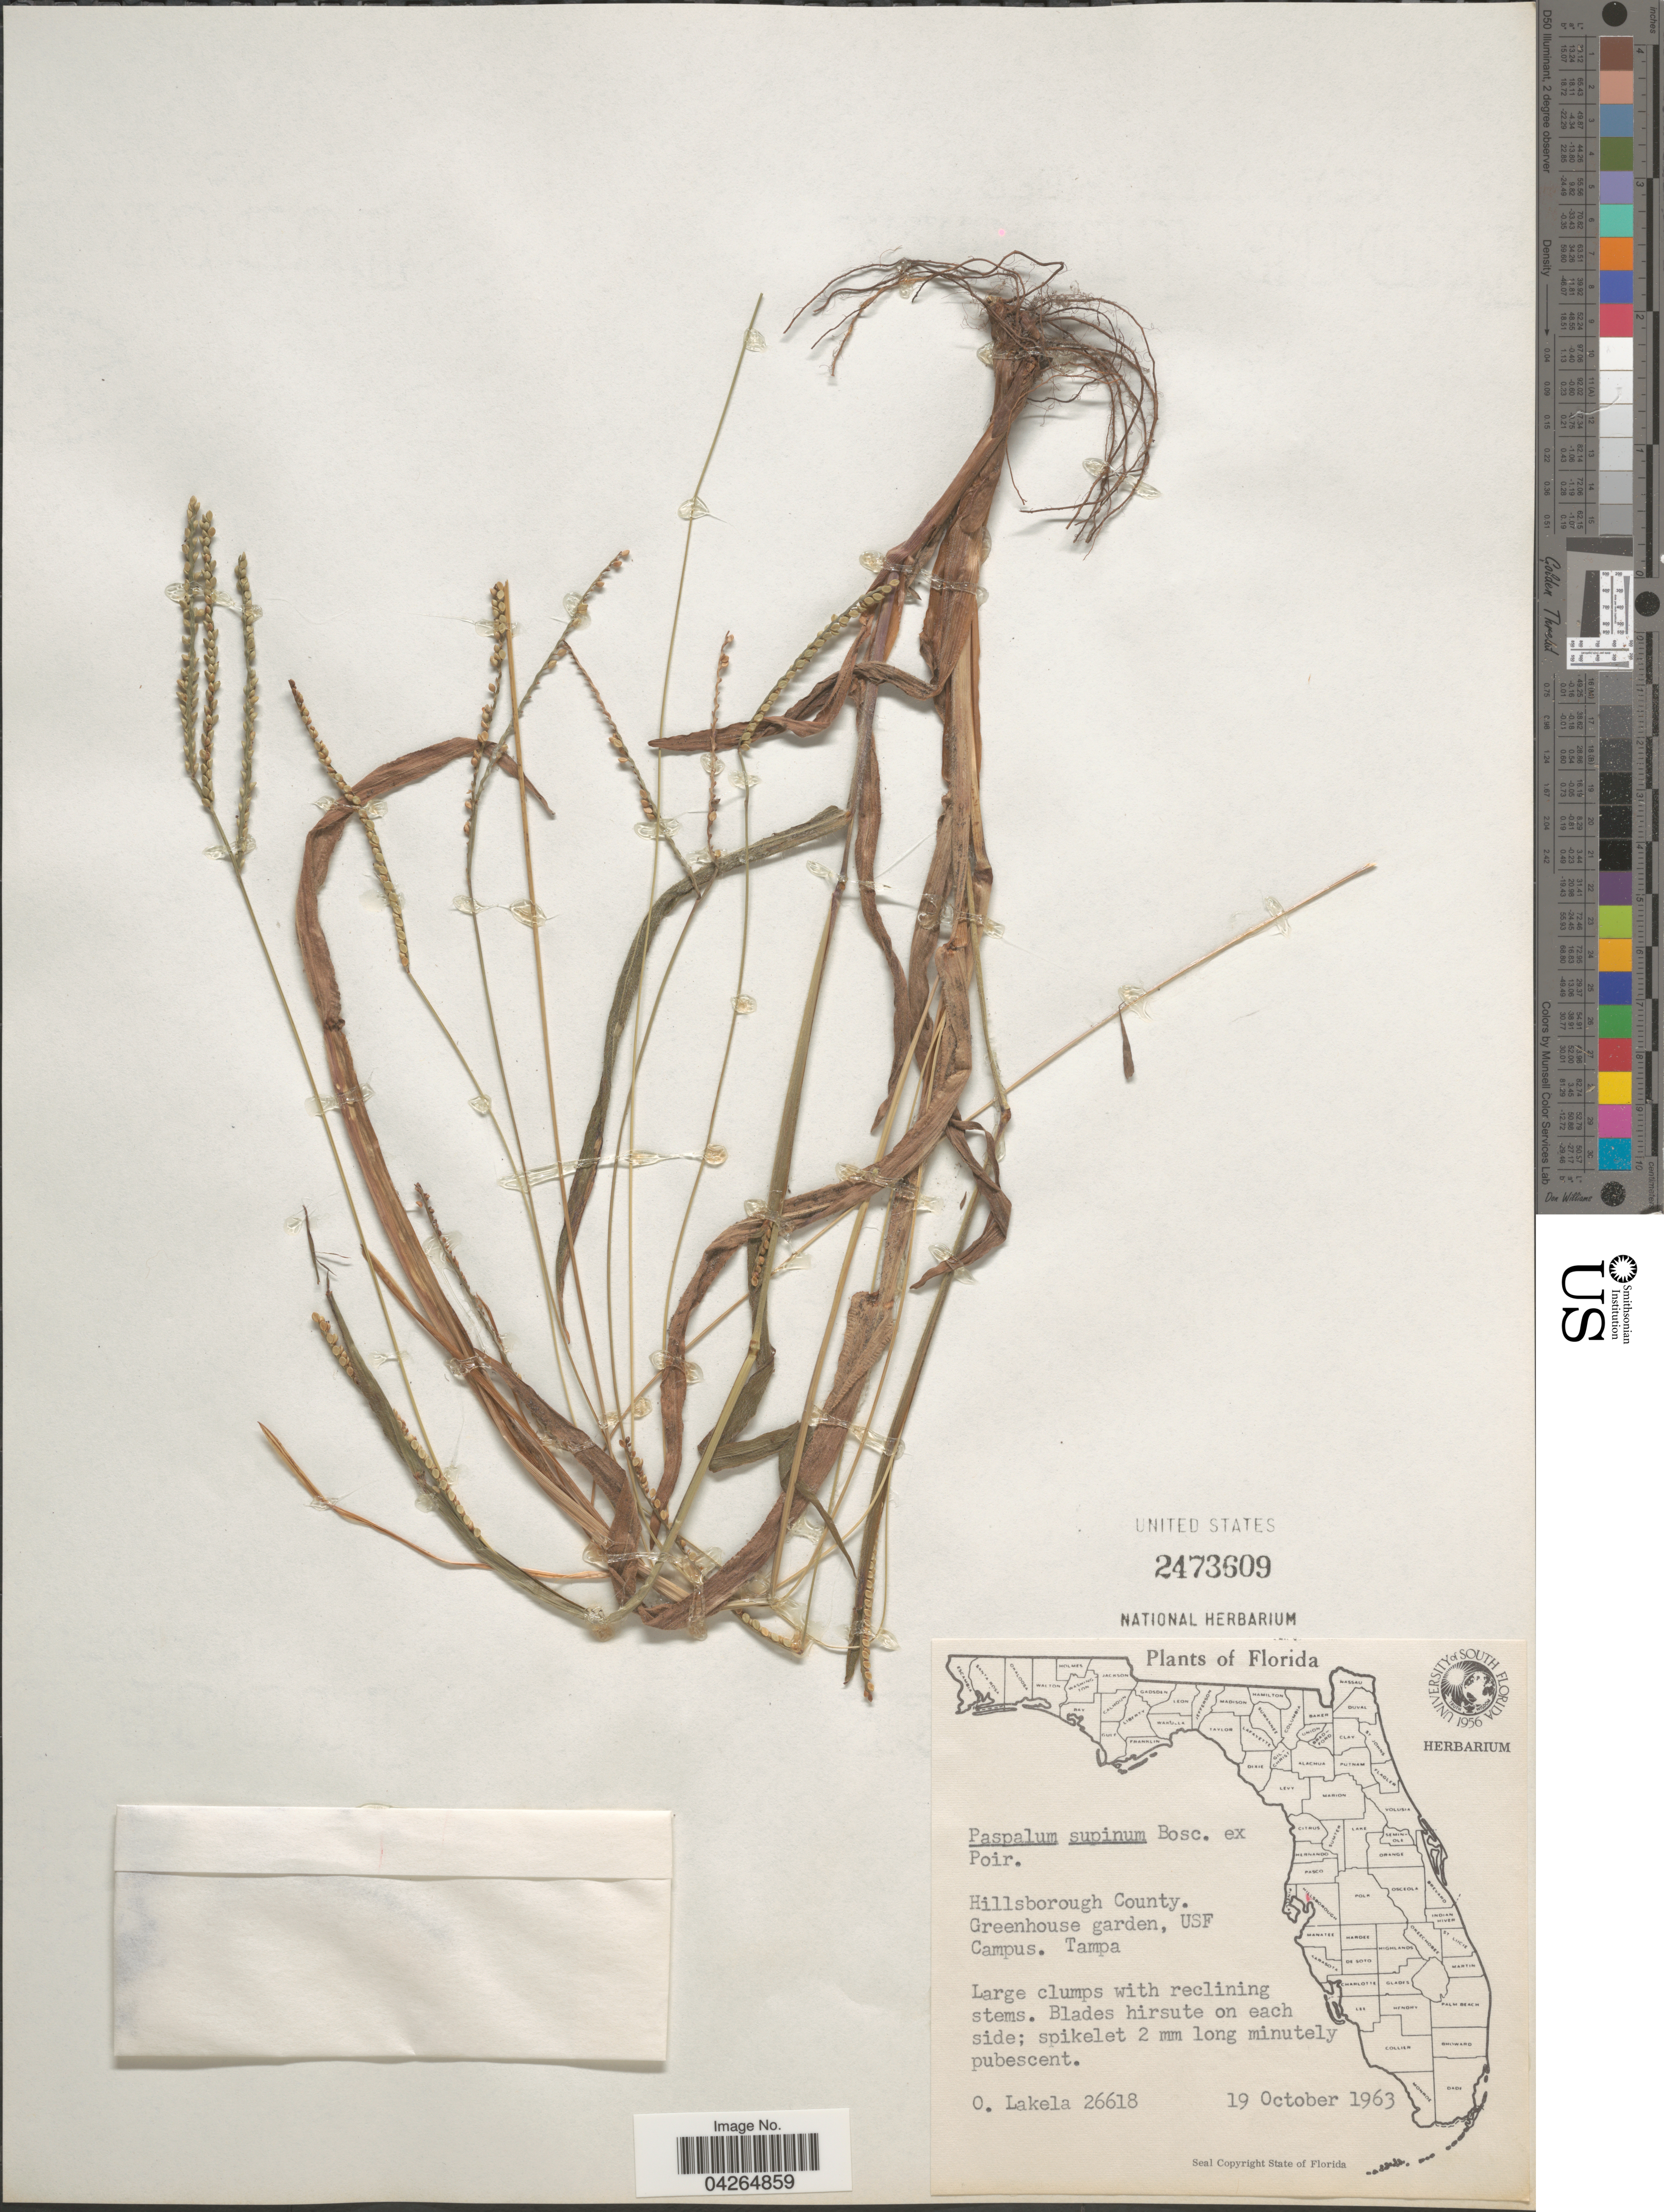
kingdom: Plantae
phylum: Tracheophyta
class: Liliopsida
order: Poales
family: Poaceae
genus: Paspalum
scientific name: Paspalum setaceum var. supinum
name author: (Bosc ex Poir.) Trin.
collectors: O. Lakela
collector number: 26618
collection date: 1963-10-19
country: United States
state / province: Florida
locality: Hillsborough County. Greenhouse garden, USF Campus. Tampa.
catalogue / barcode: US 2473609